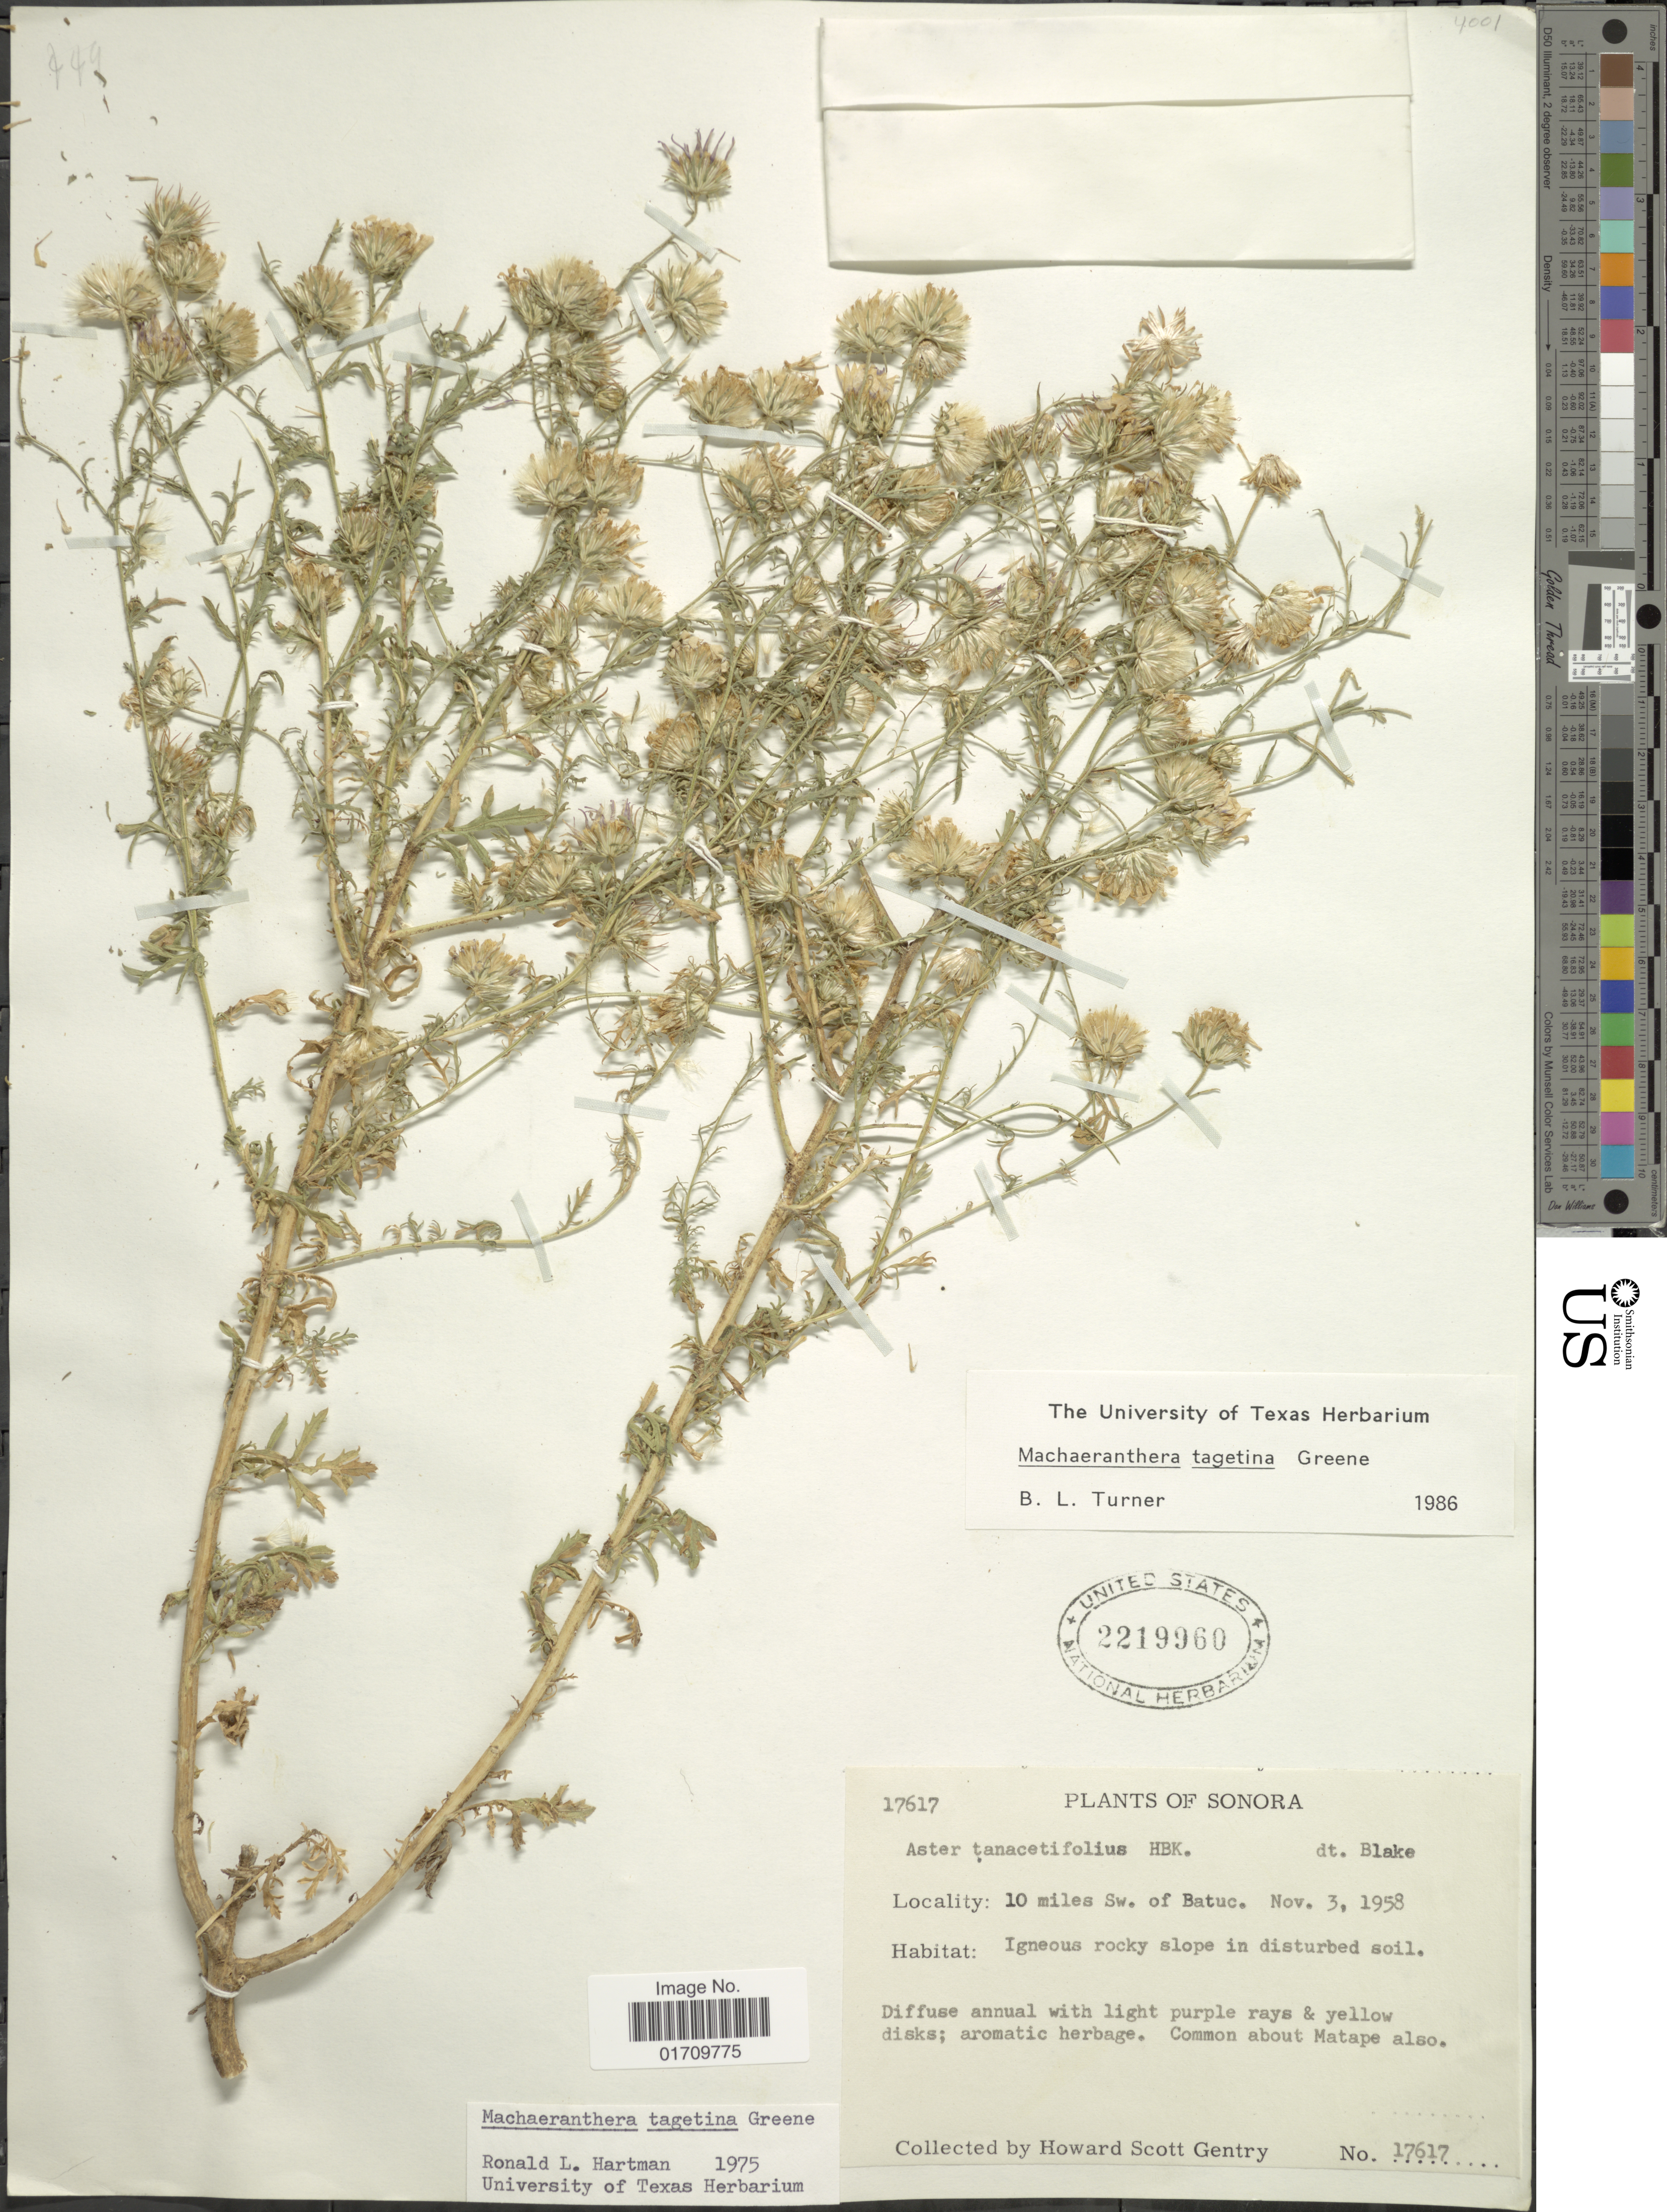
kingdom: Plantae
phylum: Tracheophyta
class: Magnoliopsida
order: Asterales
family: Asteraceae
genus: Machaeranthera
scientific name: Machaeranthera tagetina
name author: Greene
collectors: H. S. Gentry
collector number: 17617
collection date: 1958-11-03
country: Mexico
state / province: Sonora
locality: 10 miles Sw. of Batuc.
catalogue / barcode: US 2219960